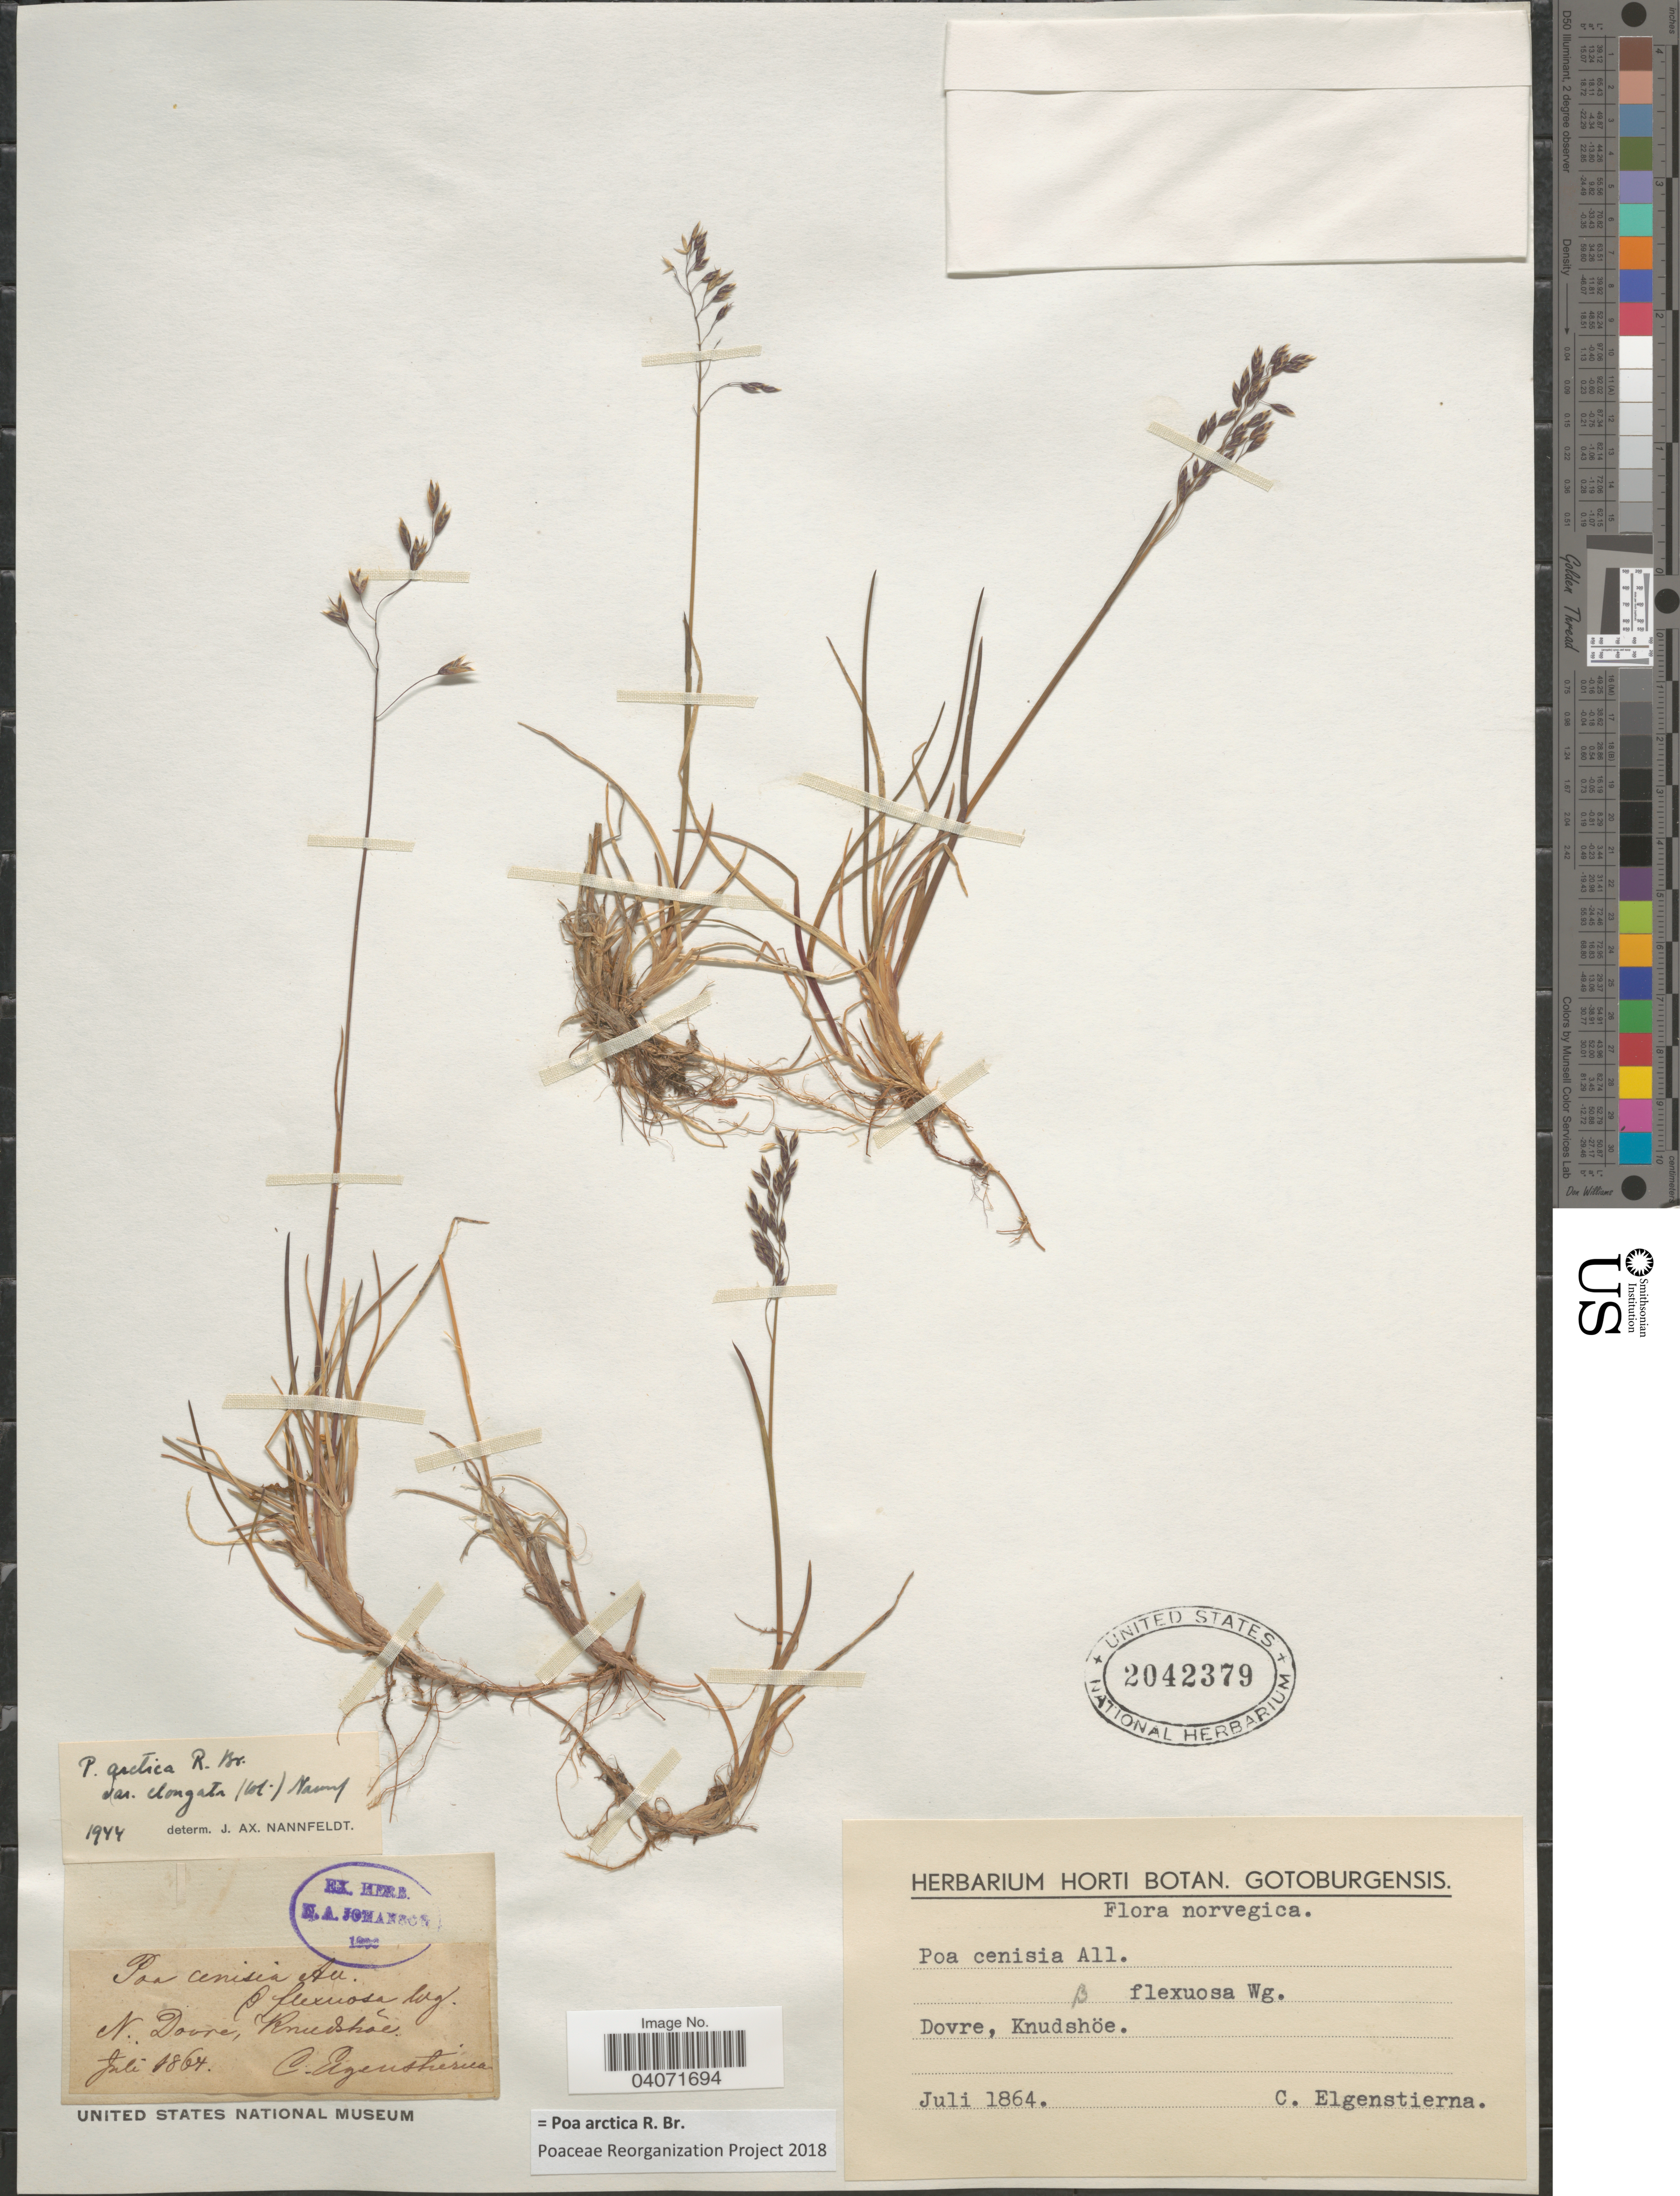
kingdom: Plantae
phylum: Tracheophyta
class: Liliopsida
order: Poales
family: Poaceae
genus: Poa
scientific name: Poa arctica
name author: R. Br.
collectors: C. Elgenstierna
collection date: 1864-07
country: Norway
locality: N. Dovre, Knudshöe.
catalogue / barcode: US 2042379